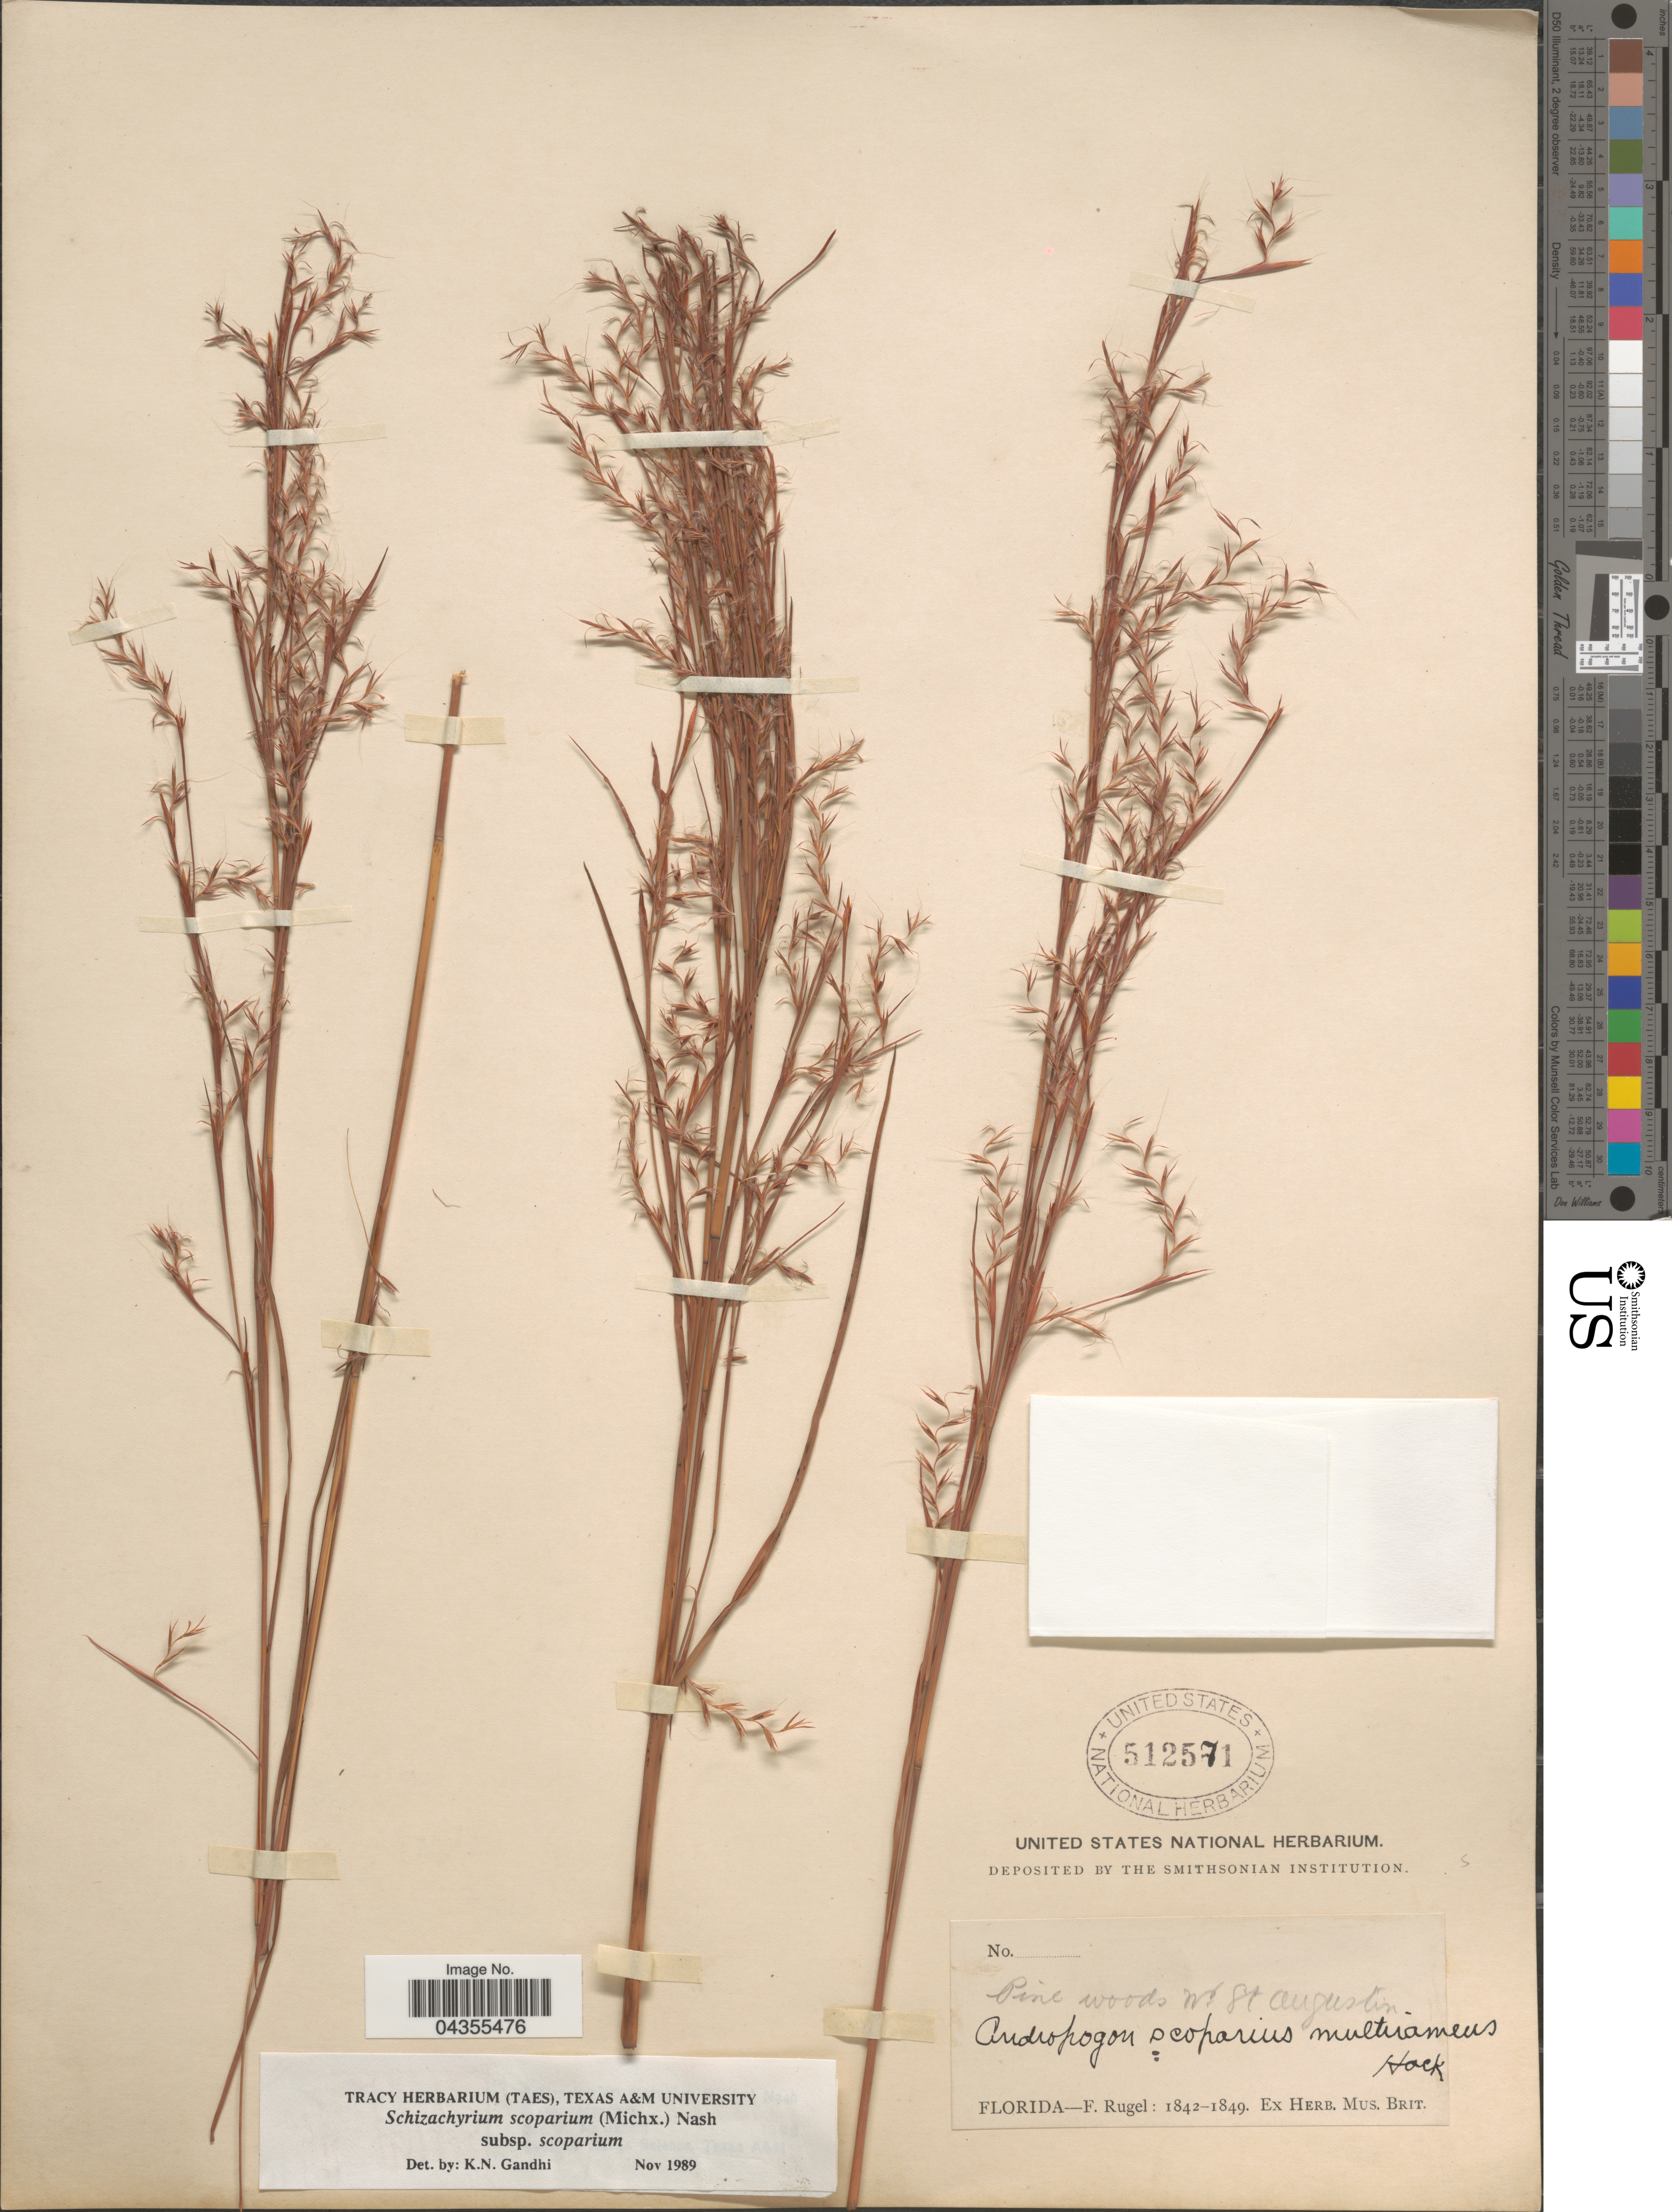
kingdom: Plantae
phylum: Tracheophyta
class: Liliopsida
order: Poales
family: Poaceae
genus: Schizachyrium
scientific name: Schizachyrium scoparium var. scoparium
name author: (Michx.) Nash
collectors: F. Rugel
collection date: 1842/1849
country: United States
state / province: Florida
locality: Pine woods nr St Augustin.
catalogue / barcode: US 512571